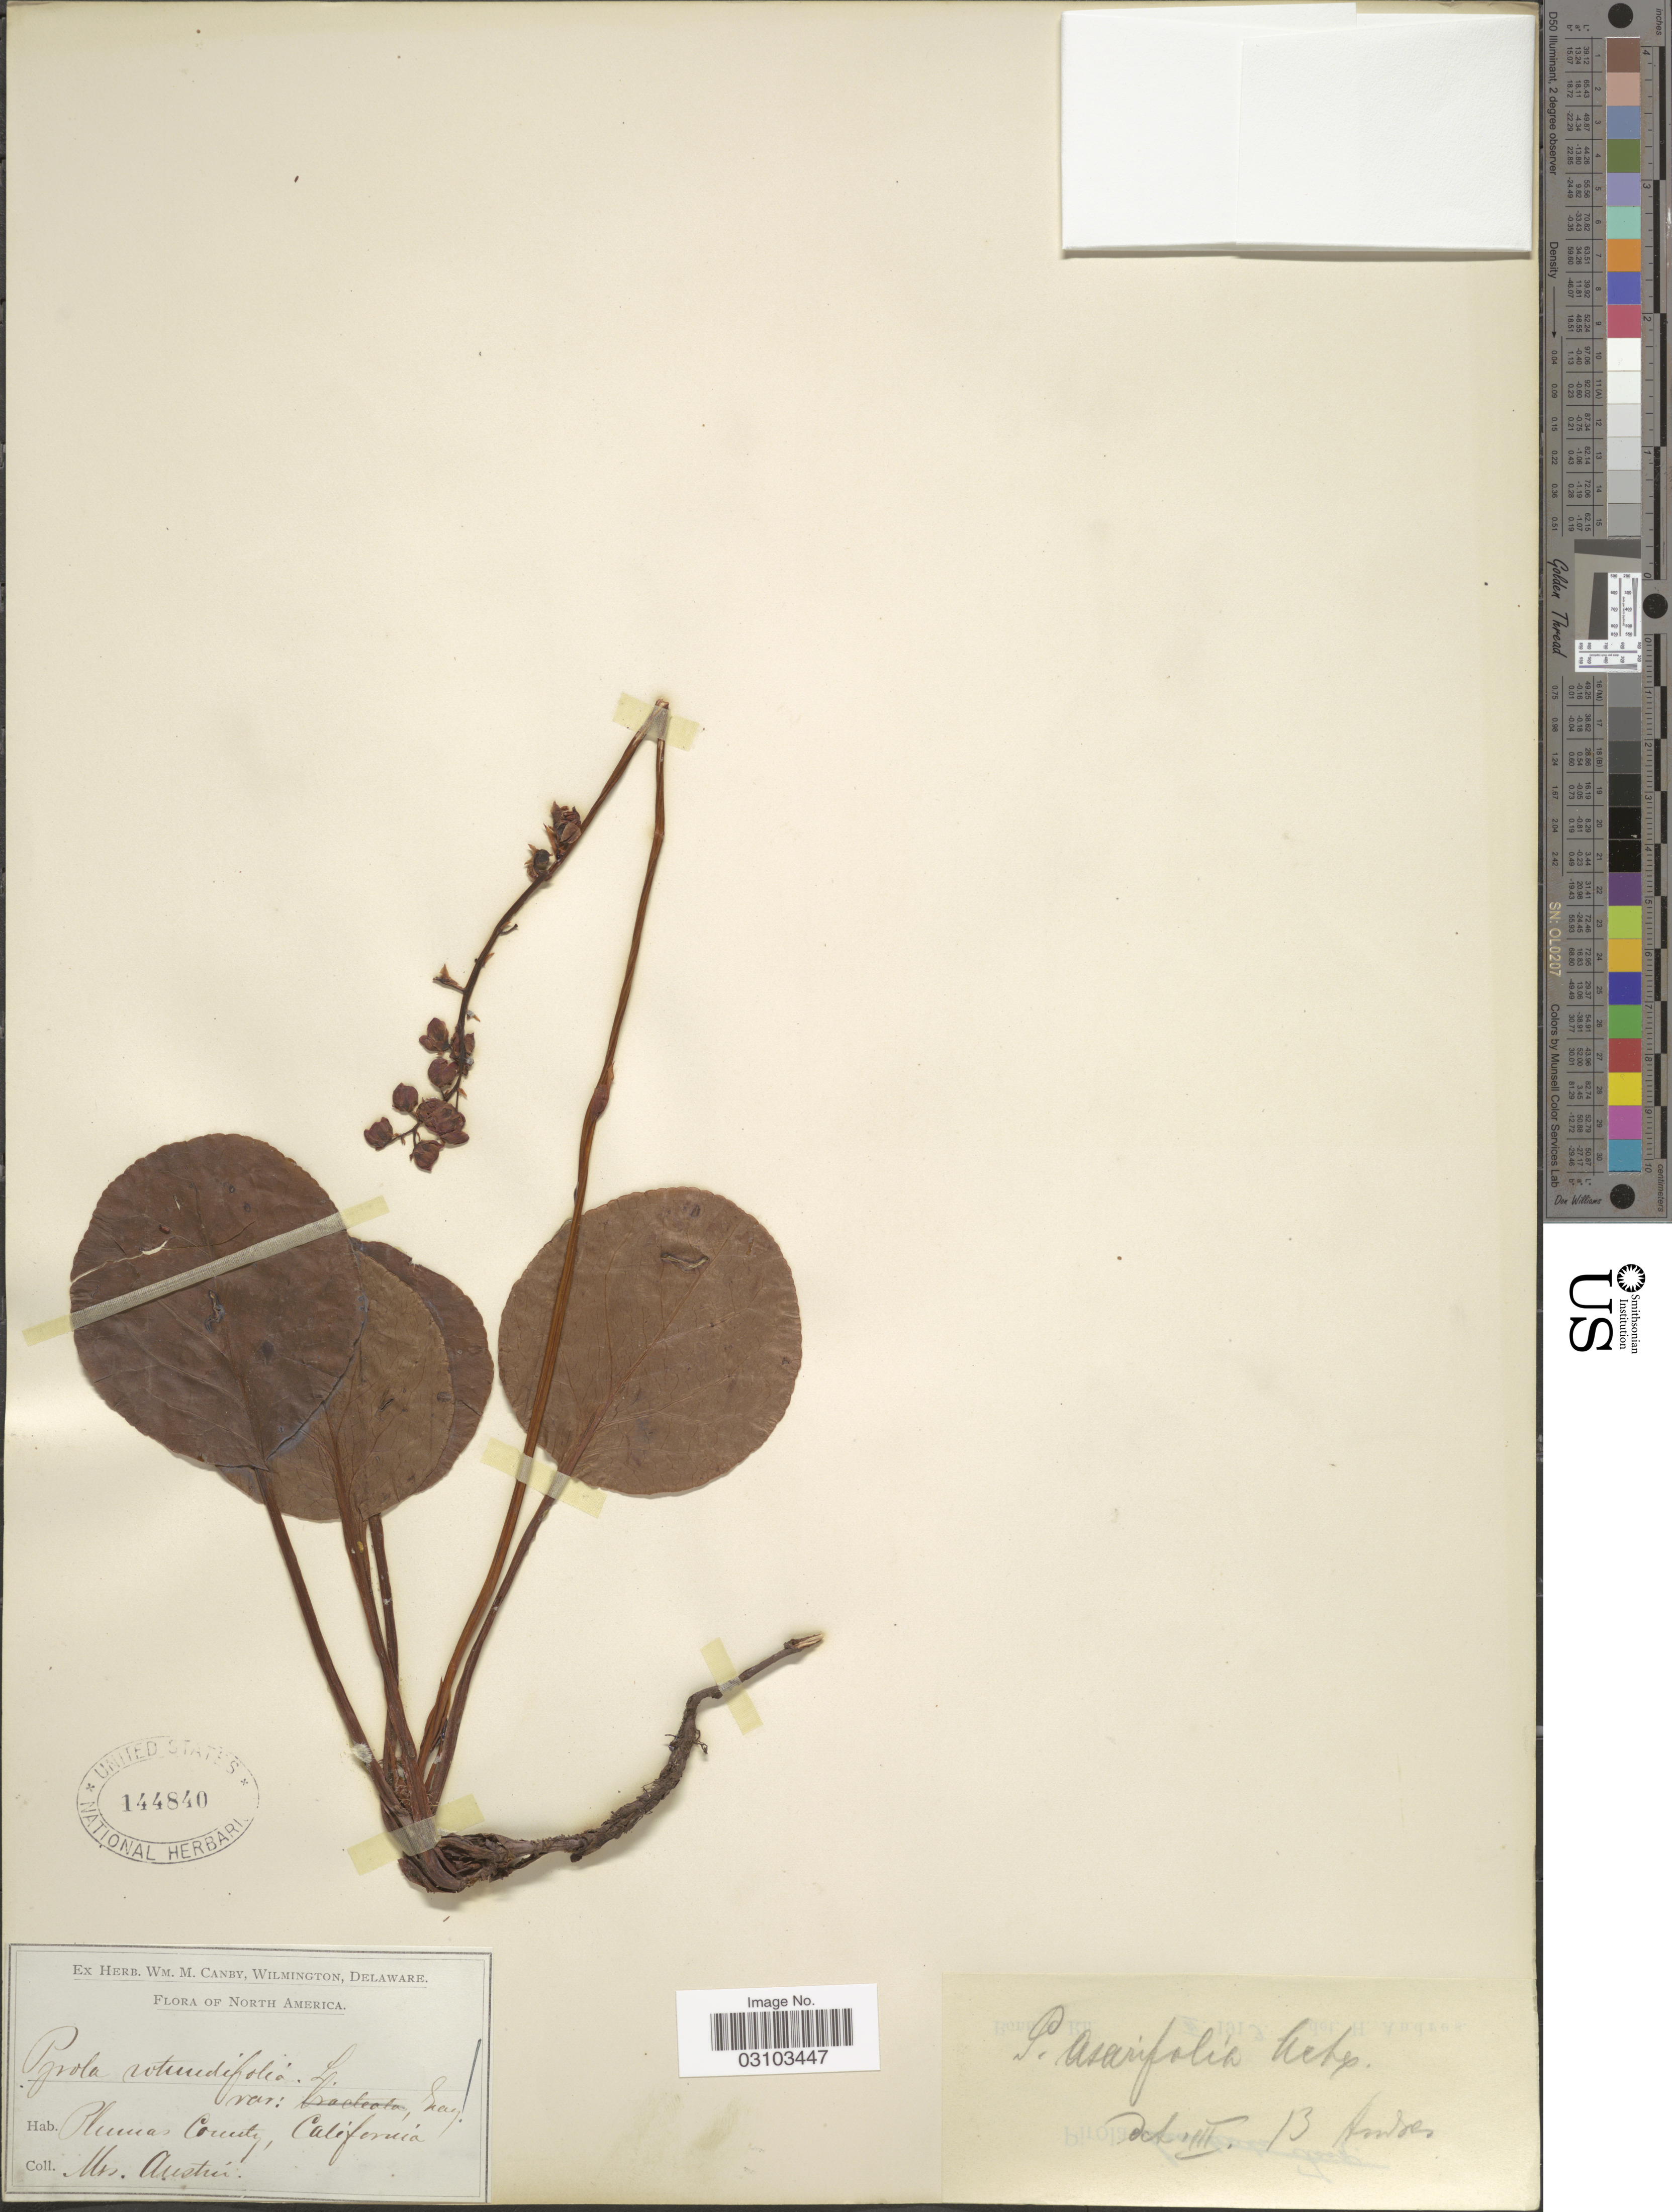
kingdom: Plantae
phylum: Tracheophyta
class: Magnoliopsida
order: Ericales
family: Ericaceae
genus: Pyrola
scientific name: Pyrola asarifolia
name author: Michx.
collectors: Austin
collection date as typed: Transcribed d/m/y: 3/10/13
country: United States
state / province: California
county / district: Plumas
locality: Plumas County.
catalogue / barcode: US 144840